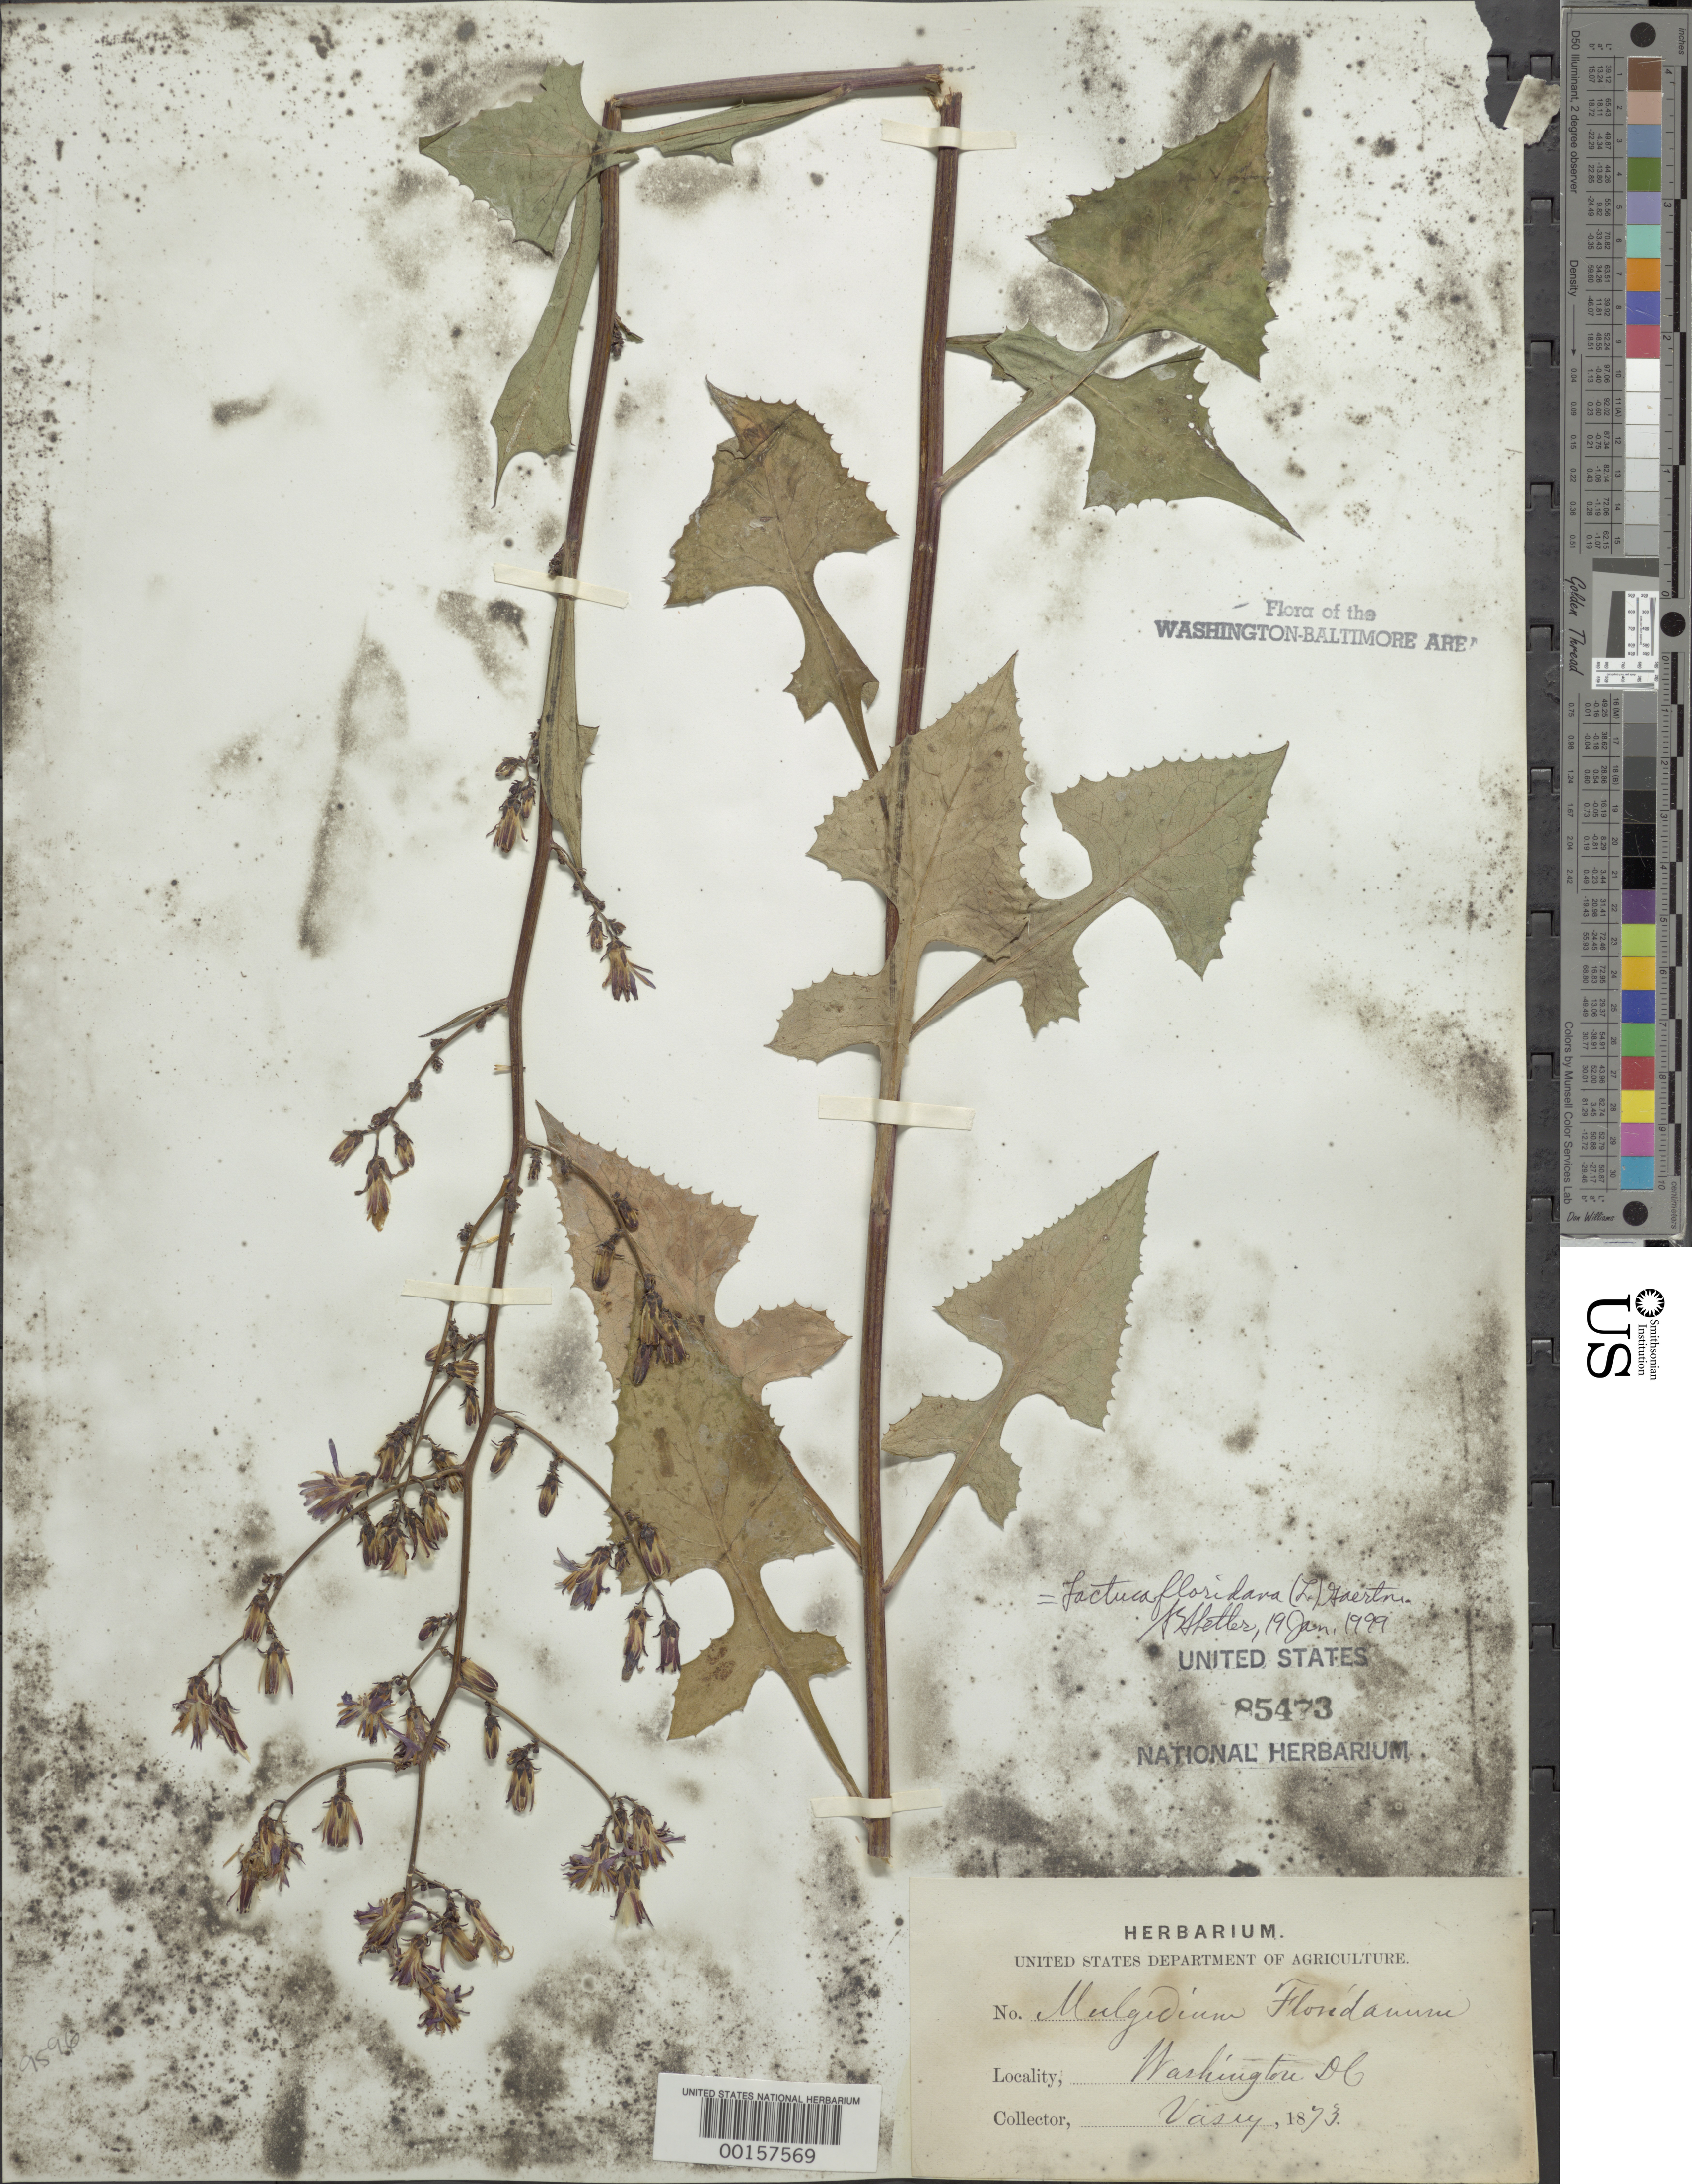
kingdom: Plantae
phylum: Tracheophyta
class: Magnoliopsida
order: Asterales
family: Asteraceae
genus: Lactuca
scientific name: Lactuca floridana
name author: (L.) Gaertn.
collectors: G. Vasey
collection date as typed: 1873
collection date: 1873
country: United States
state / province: District of Columbia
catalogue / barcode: US 85473